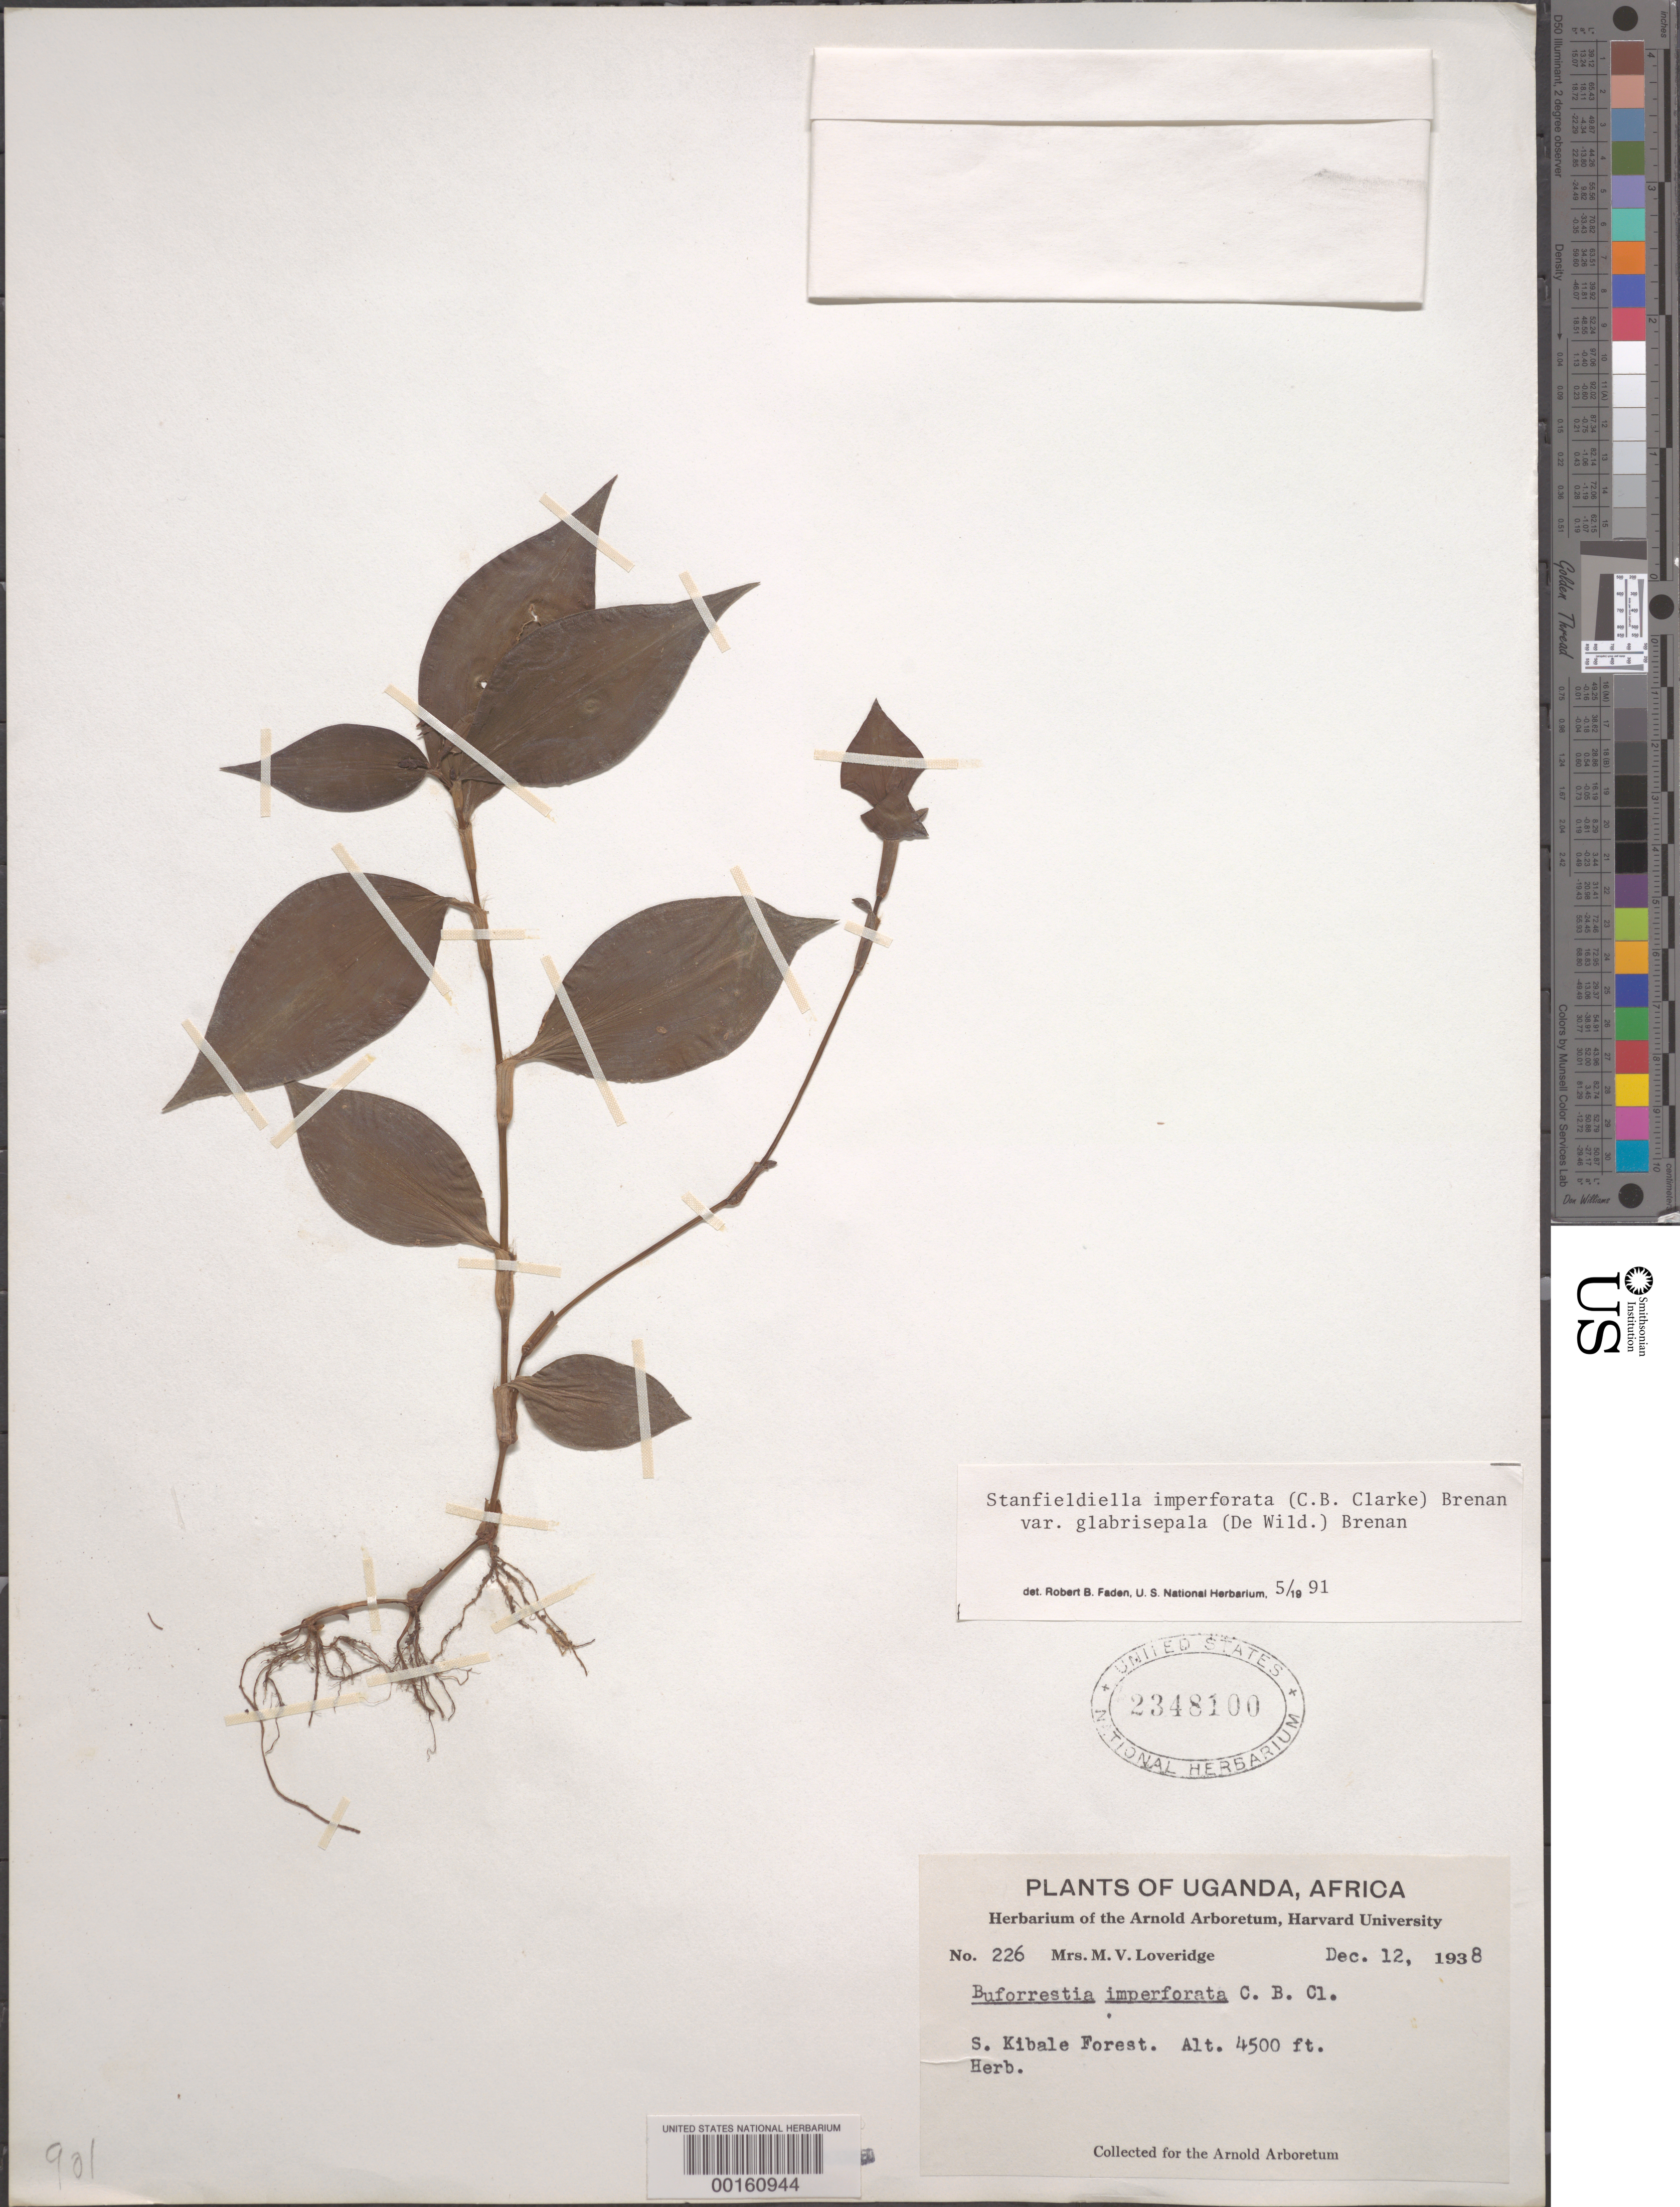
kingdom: Plantae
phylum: Tracheophyta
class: Liliopsida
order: Commelinales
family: Commelinaceae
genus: Stanfieldiella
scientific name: Stanfieldiella imperforata var. glabrisepala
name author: (De Wild.) Brenan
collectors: M. Loveridge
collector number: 226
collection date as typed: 12 Dec 1938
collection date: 1938-12-12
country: Uganda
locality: S. kibale forest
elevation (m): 1373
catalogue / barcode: US 2348100